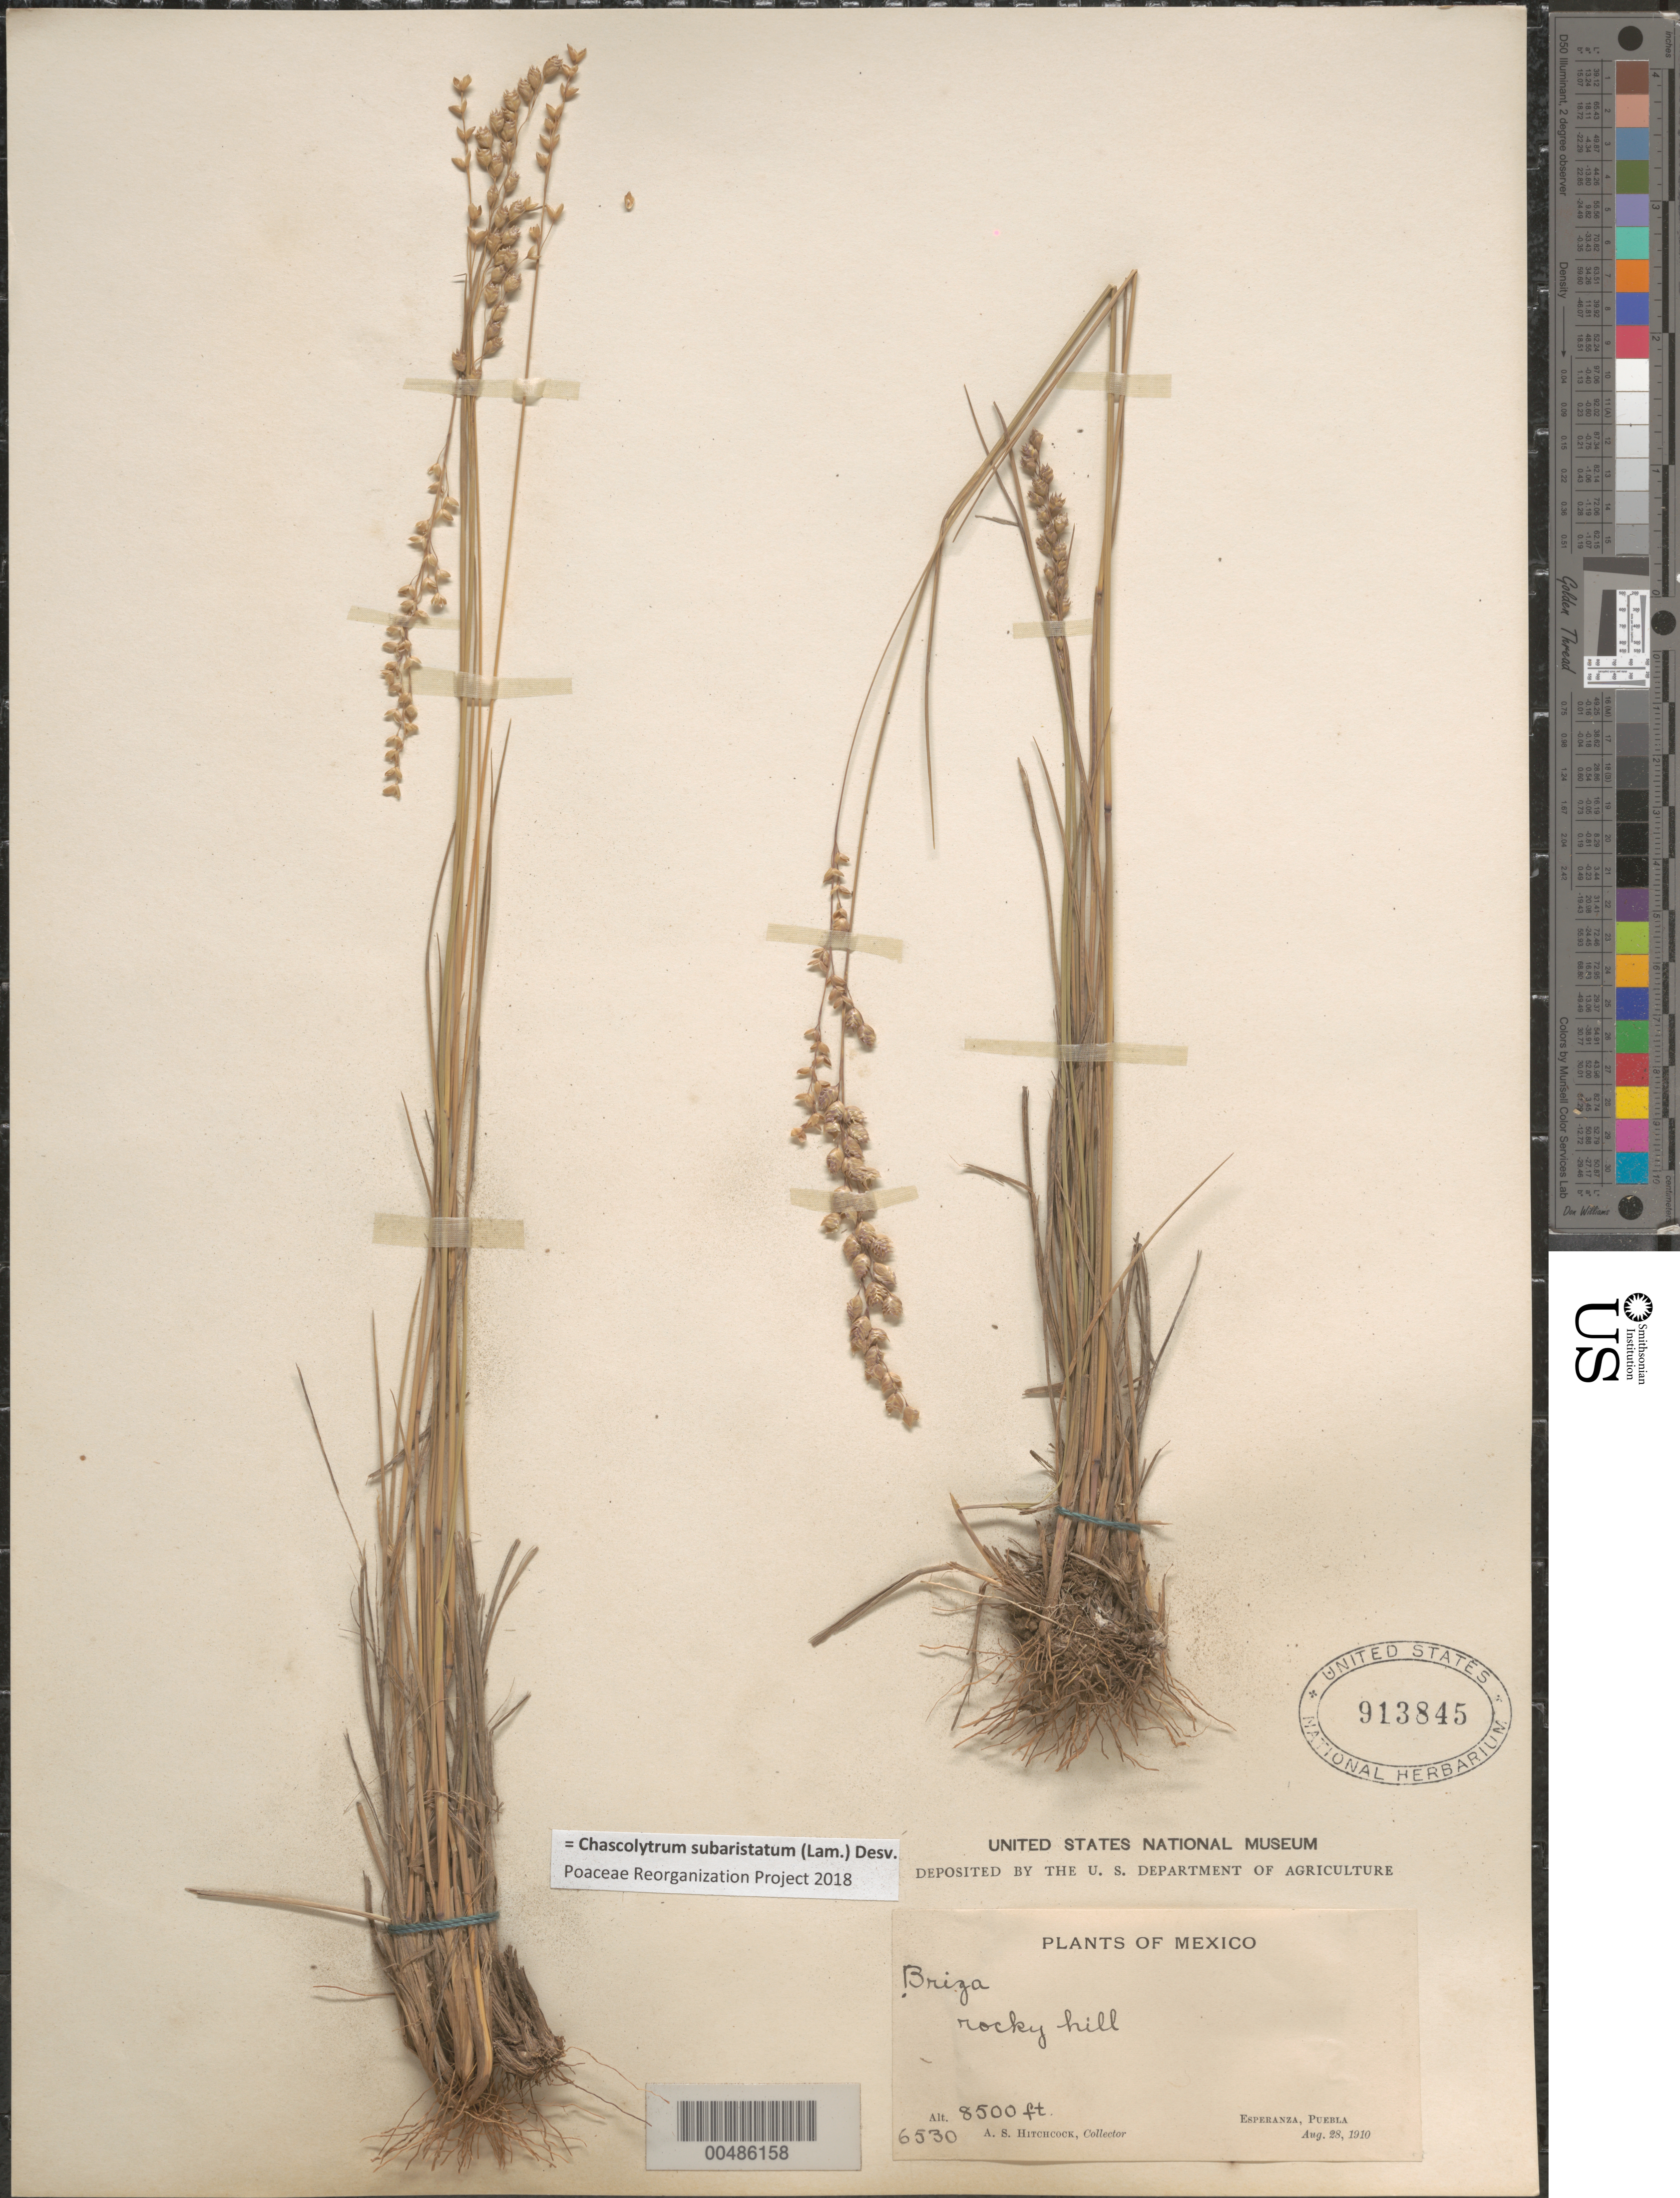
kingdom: Plantae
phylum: Tracheophyta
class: Liliopsida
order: Poales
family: Poaceae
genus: Chascolytrum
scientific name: Chascolytrum subaristatum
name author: (Lam.) Desv.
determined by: Poaceae Reorganization Project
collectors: A. S. Hitchcock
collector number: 6530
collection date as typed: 28 Aug 1910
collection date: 1910-08-28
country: Mexico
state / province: Puebla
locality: Esperanza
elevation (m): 2591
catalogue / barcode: US 913845